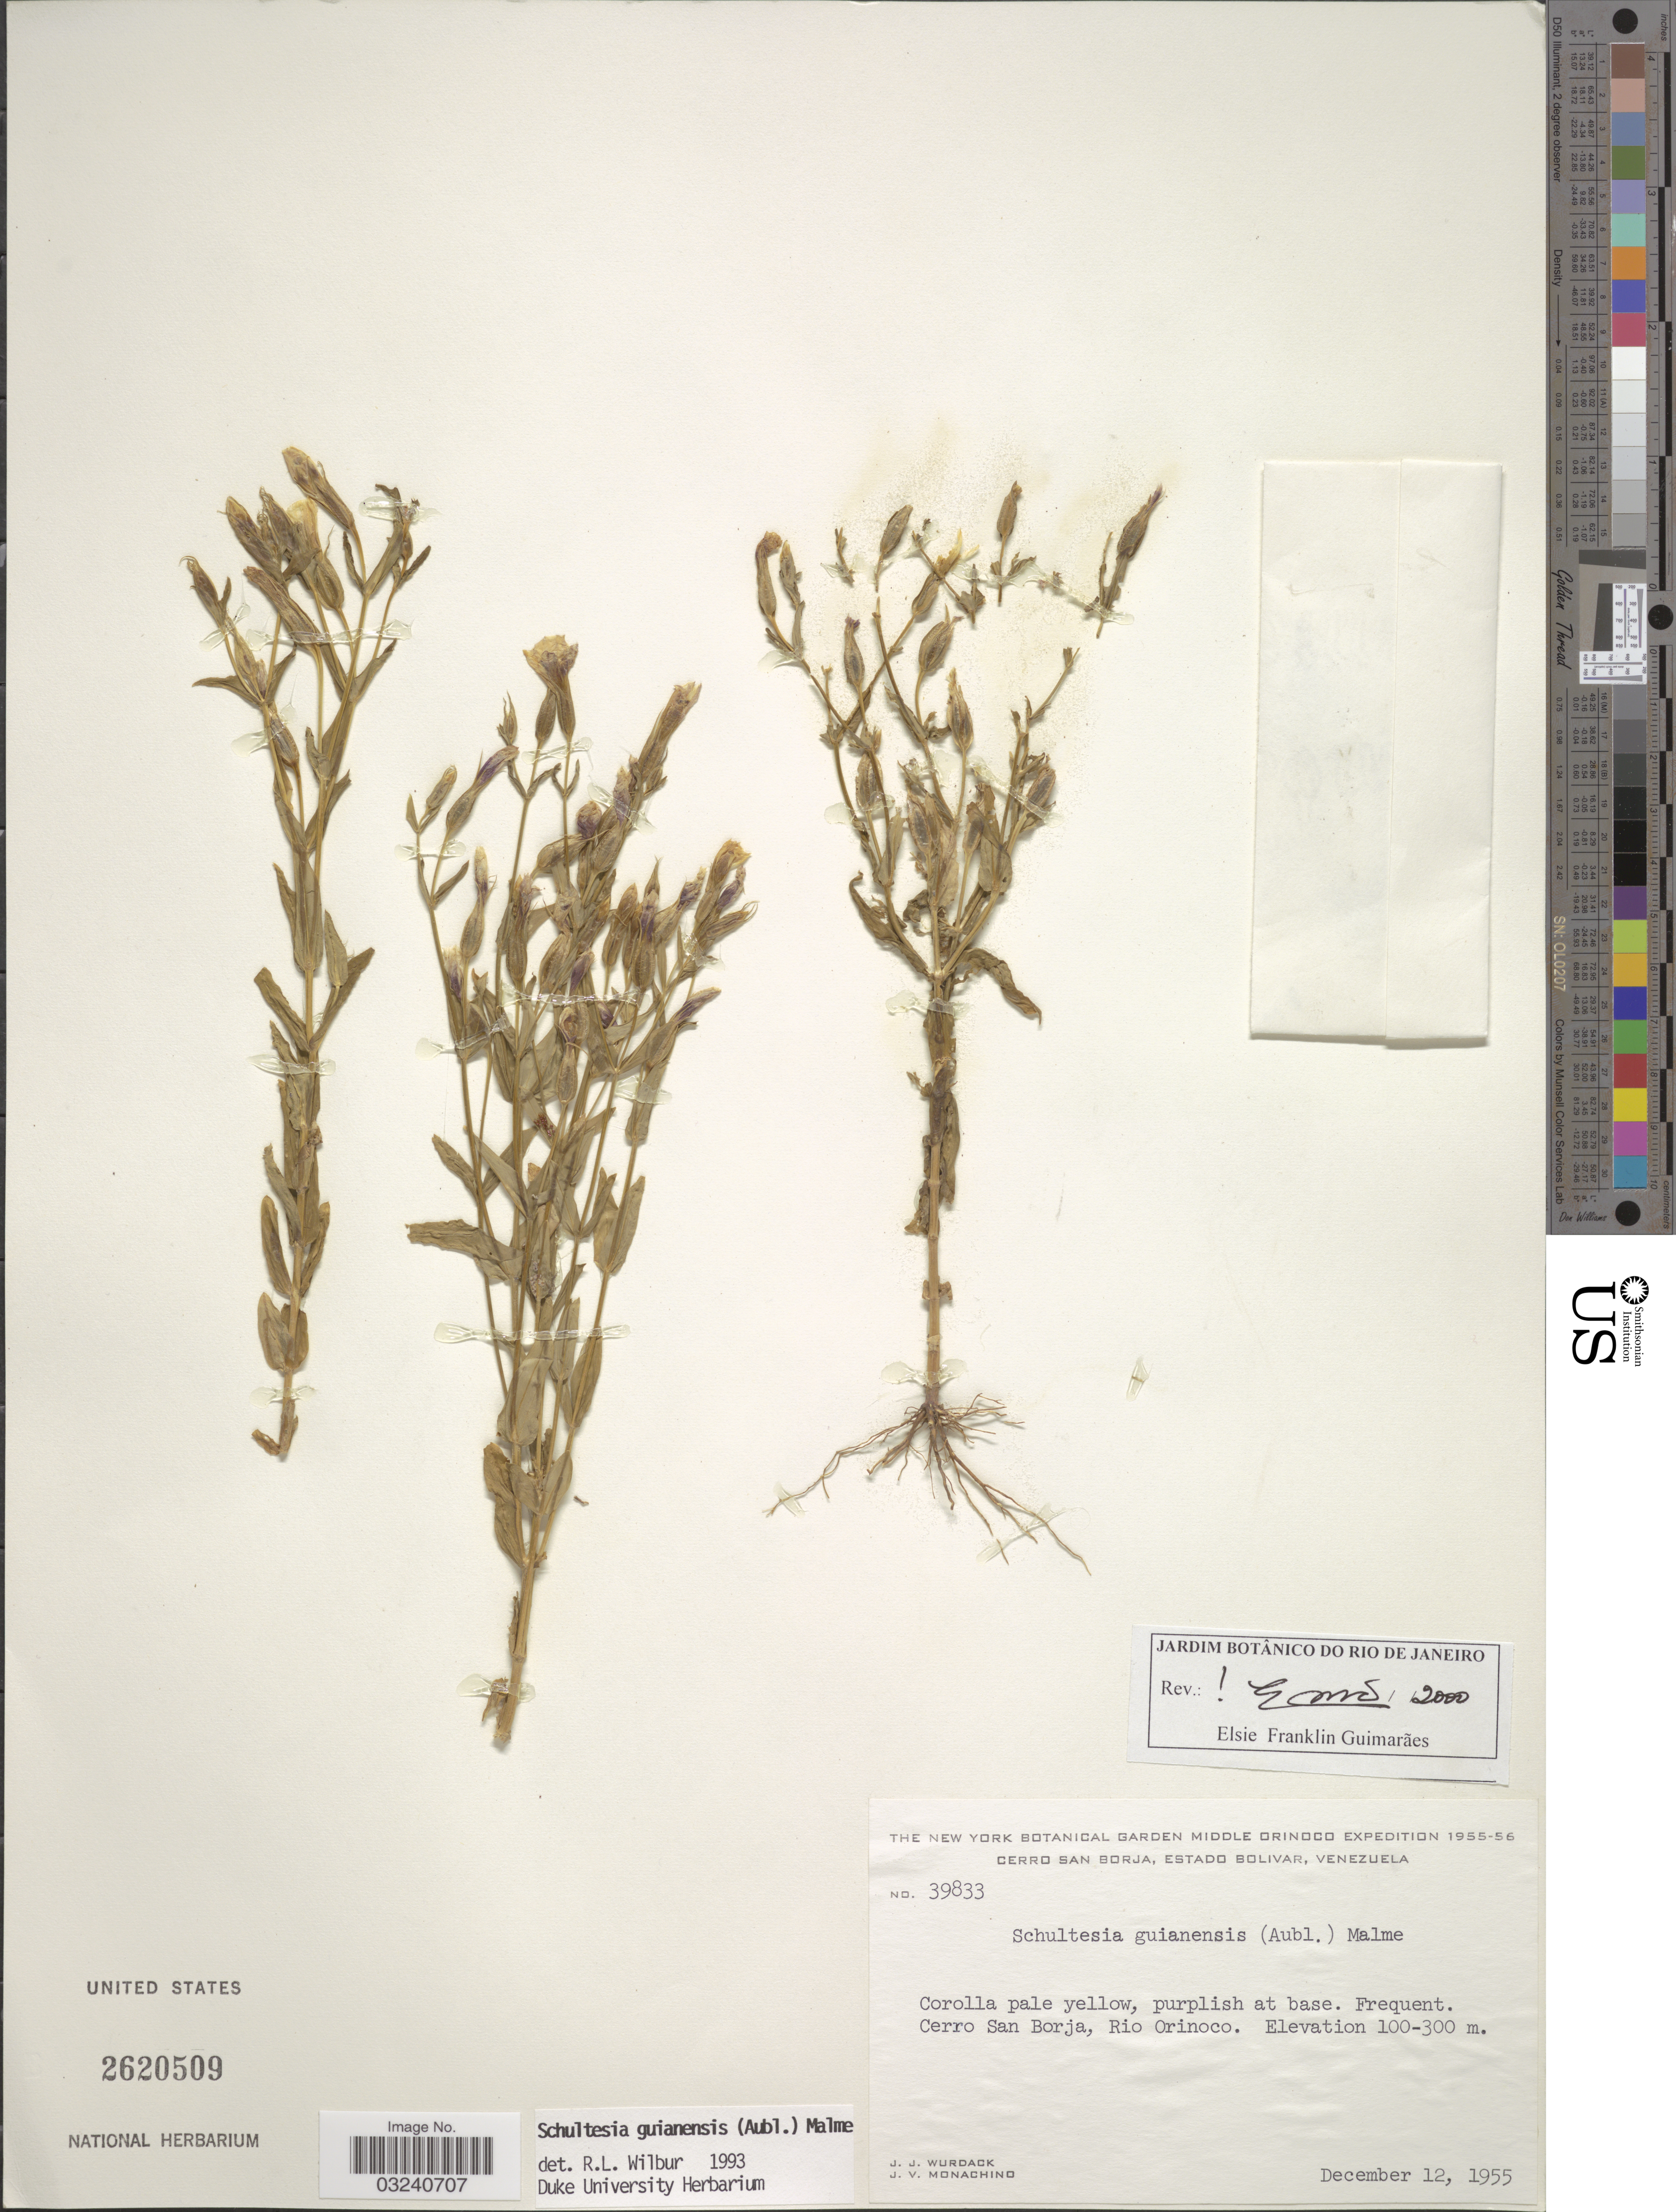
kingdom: Plantae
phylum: Tracheophyta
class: Magnoliopsida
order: Gentianales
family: Gentianaceae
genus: Schultesia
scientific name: Schultesia guianensis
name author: (Aubl.) Malme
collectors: J. J. Wurdack & J. V. Monachino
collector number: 39833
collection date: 1955-12-12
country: Venezuela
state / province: Bolivar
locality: Middle Orinoco. Cerro San Borja. Rio Orinoco.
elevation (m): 100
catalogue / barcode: US 2620509